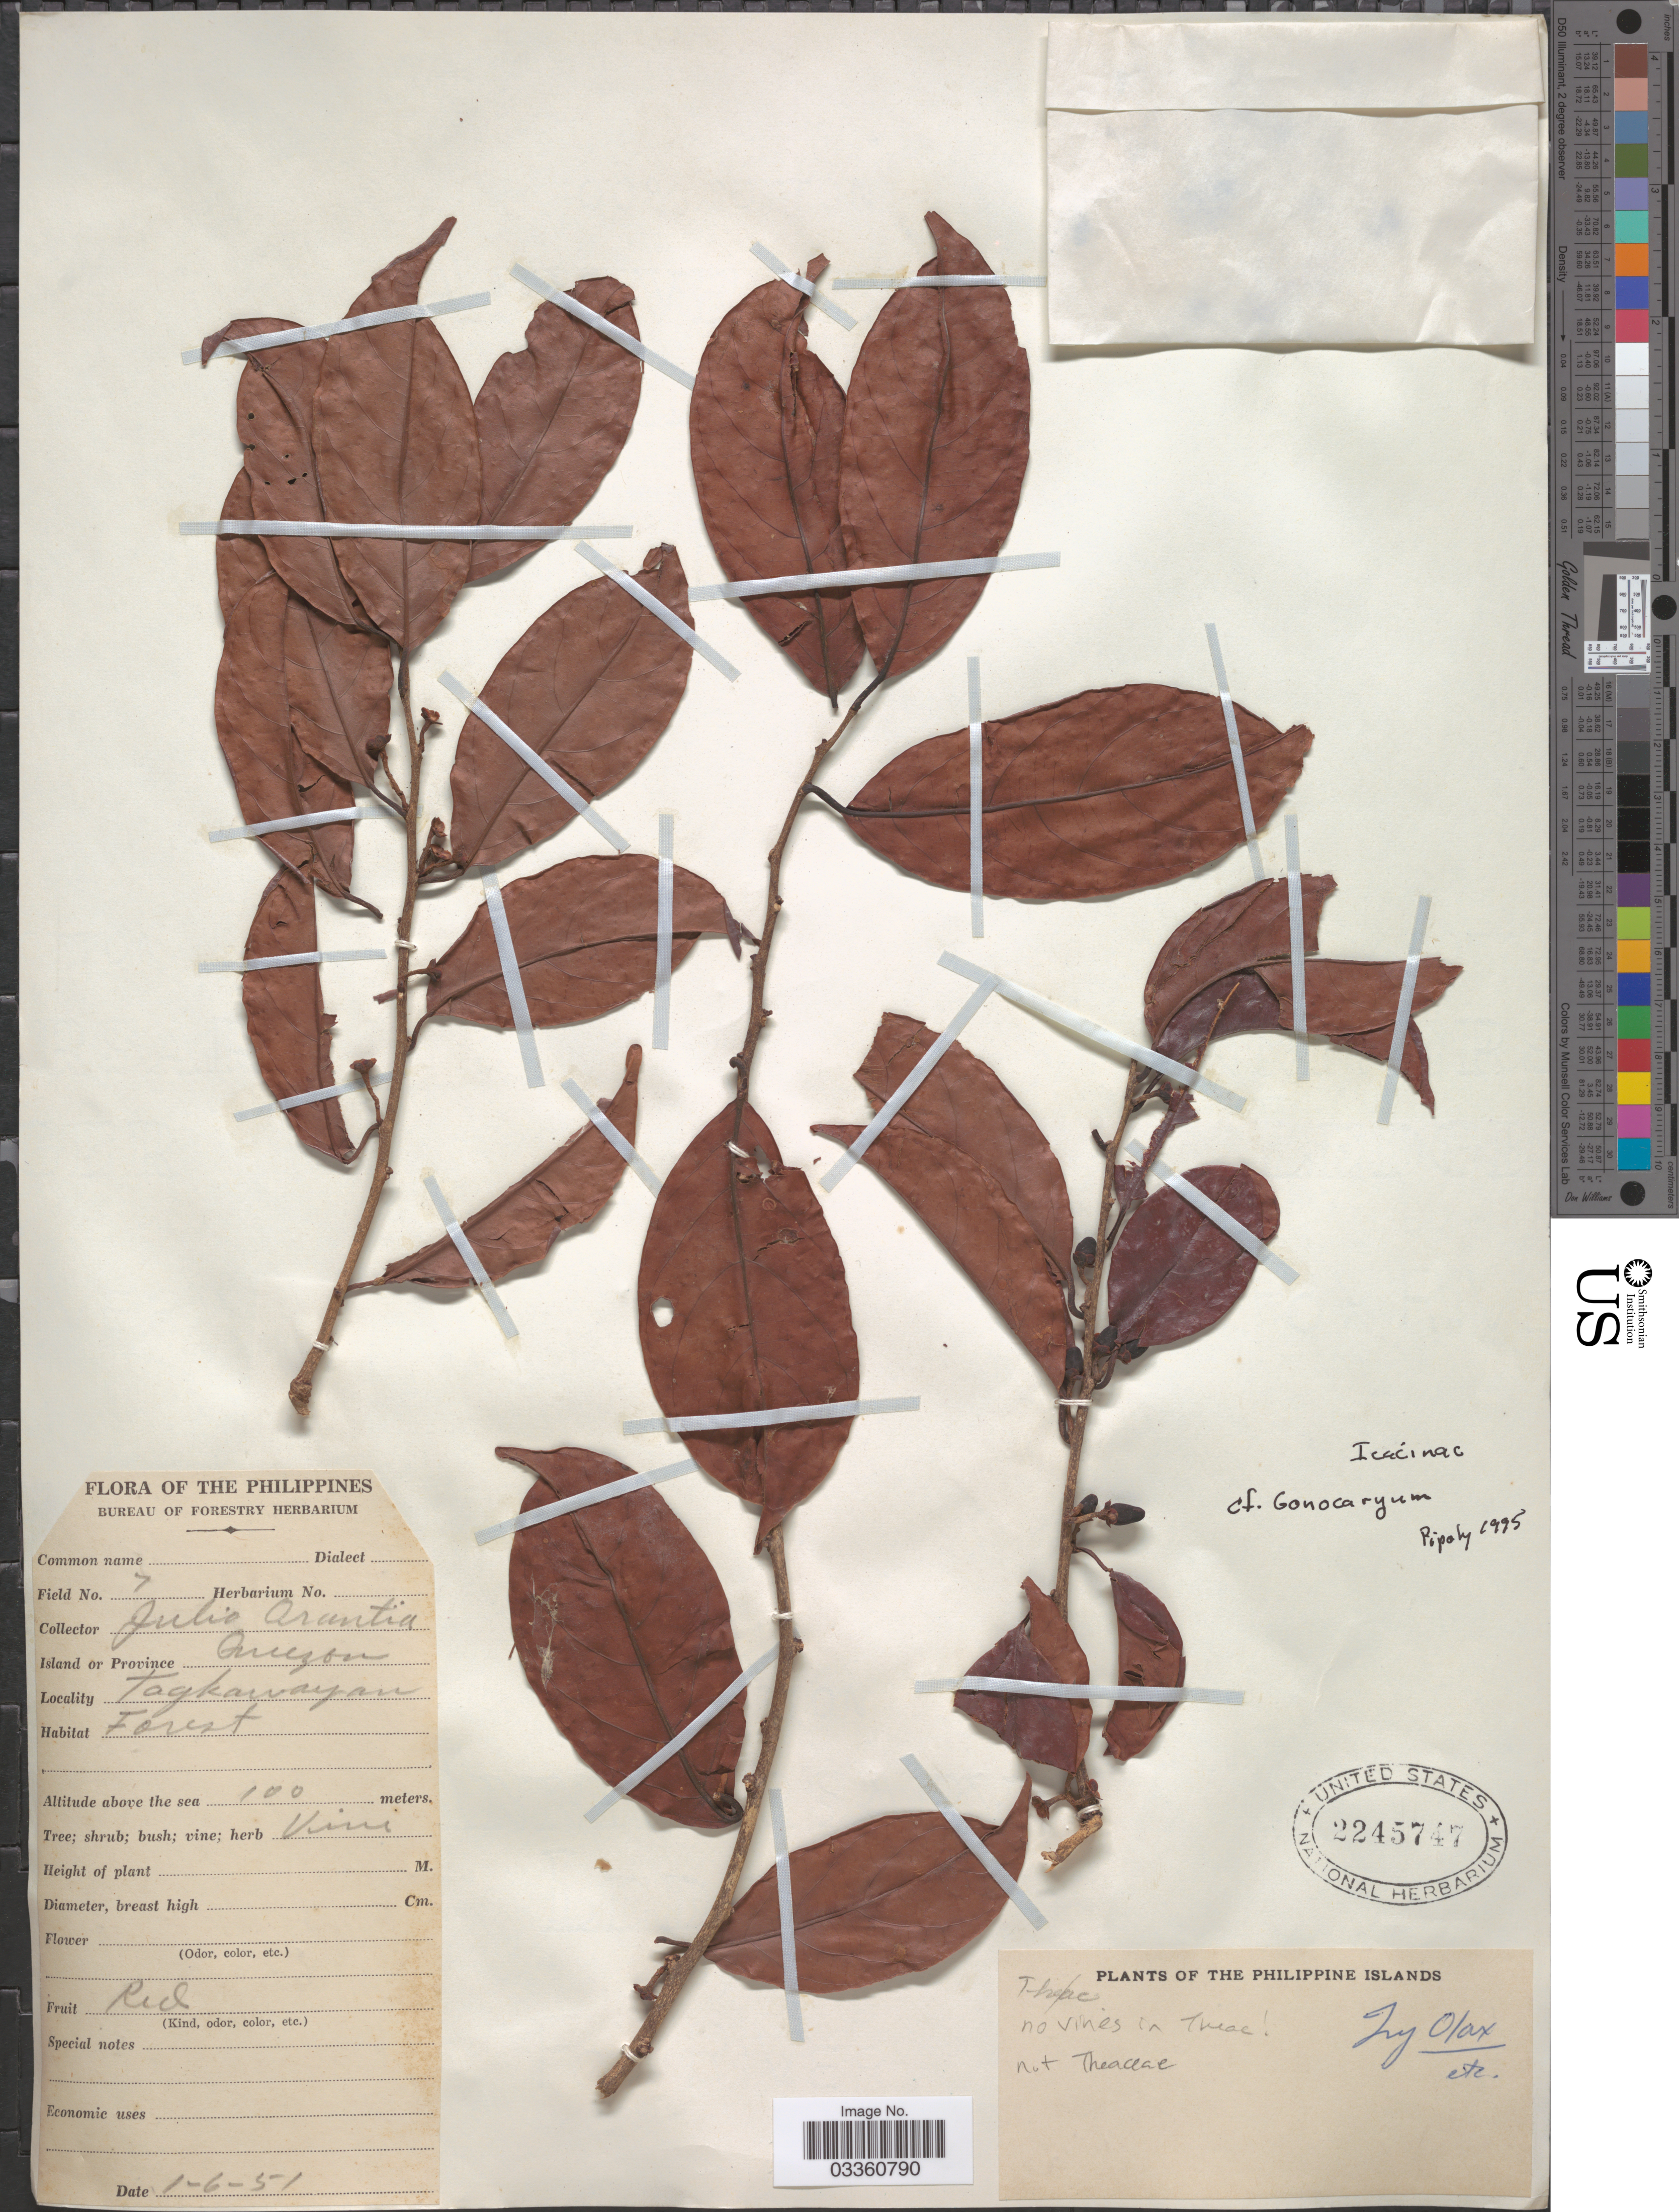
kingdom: Plantae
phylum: Tracheophyta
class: Magnoliopsida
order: Cardiopteridales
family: Cardiopteridaceae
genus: Gonocaryum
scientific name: Gonocaryum sp.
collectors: J. Arantia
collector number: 7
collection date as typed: Transcribed d/m/y: 1/6/51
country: Philippines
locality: Island or Province Amezon. Tagkawayan.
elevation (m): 100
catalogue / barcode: US 2245747